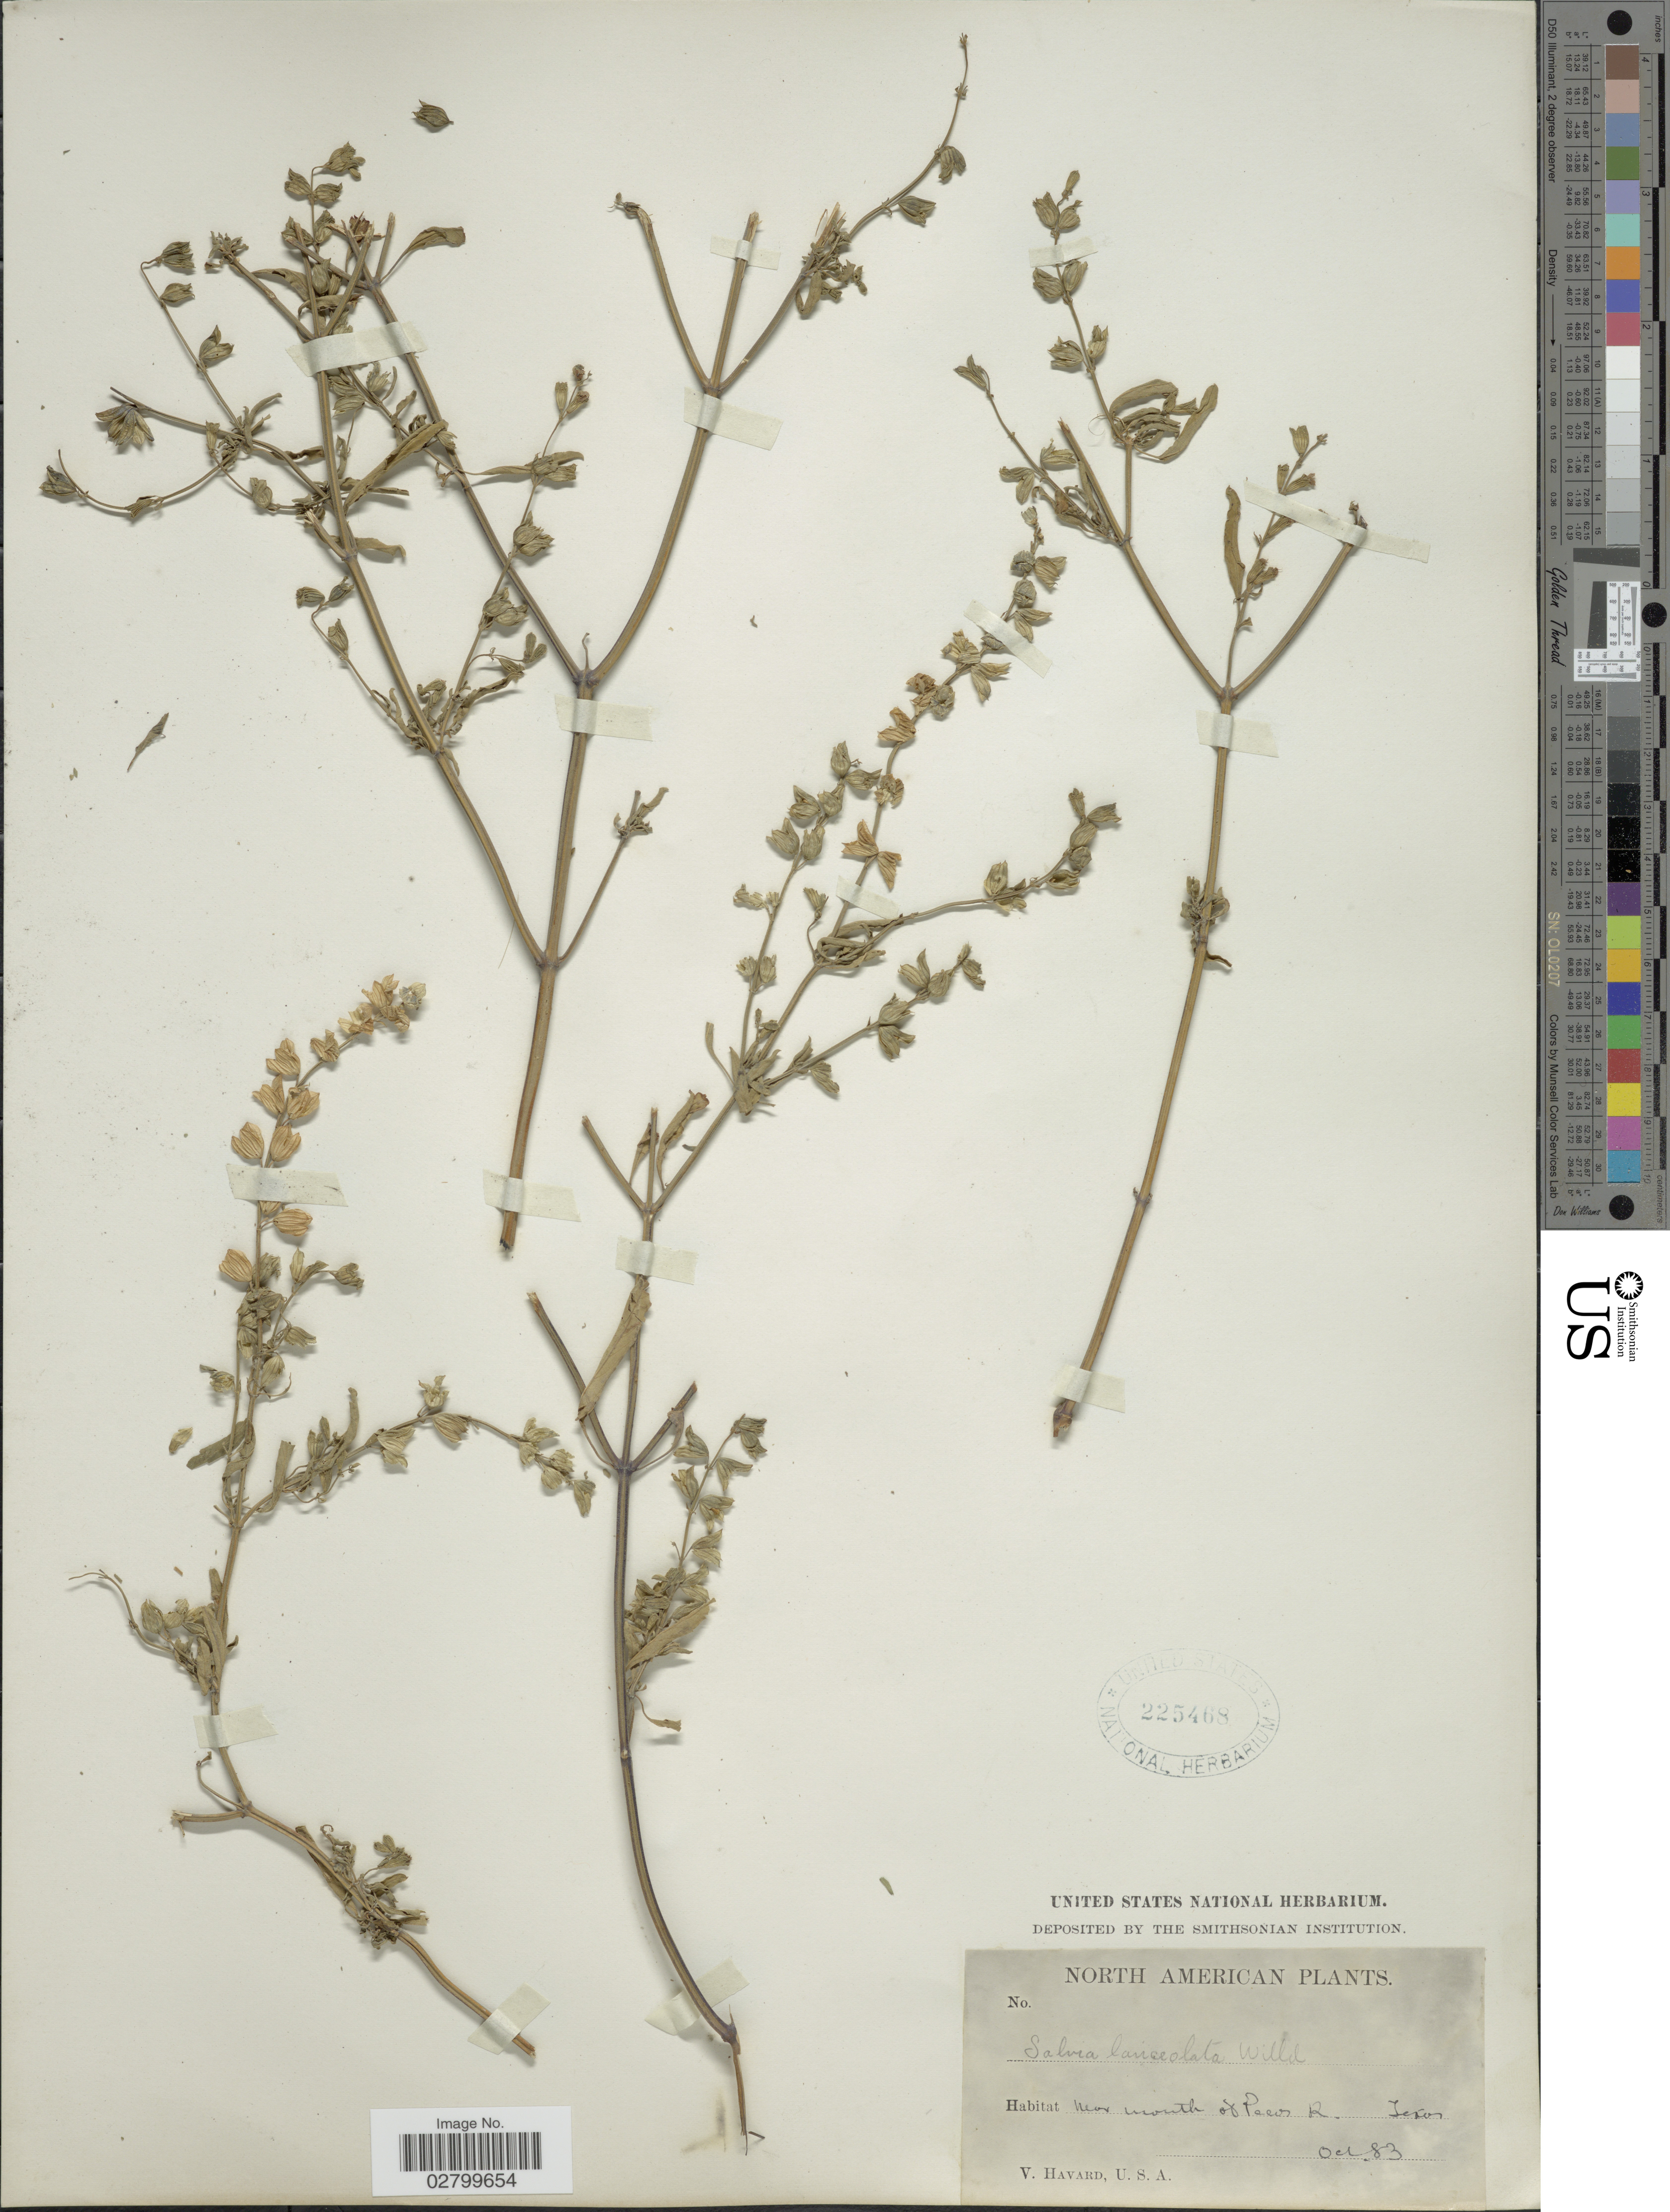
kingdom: Plantae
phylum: Tracheophyta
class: Magnoliopsida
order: Lamiales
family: Lamiaceae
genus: Salvia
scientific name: Salvia lanceolata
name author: Brouss.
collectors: V. Havard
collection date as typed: Transcribed d/m/y: /10/83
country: United States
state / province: Texas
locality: Near mouth of Pecos R. Texas.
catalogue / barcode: US 225468